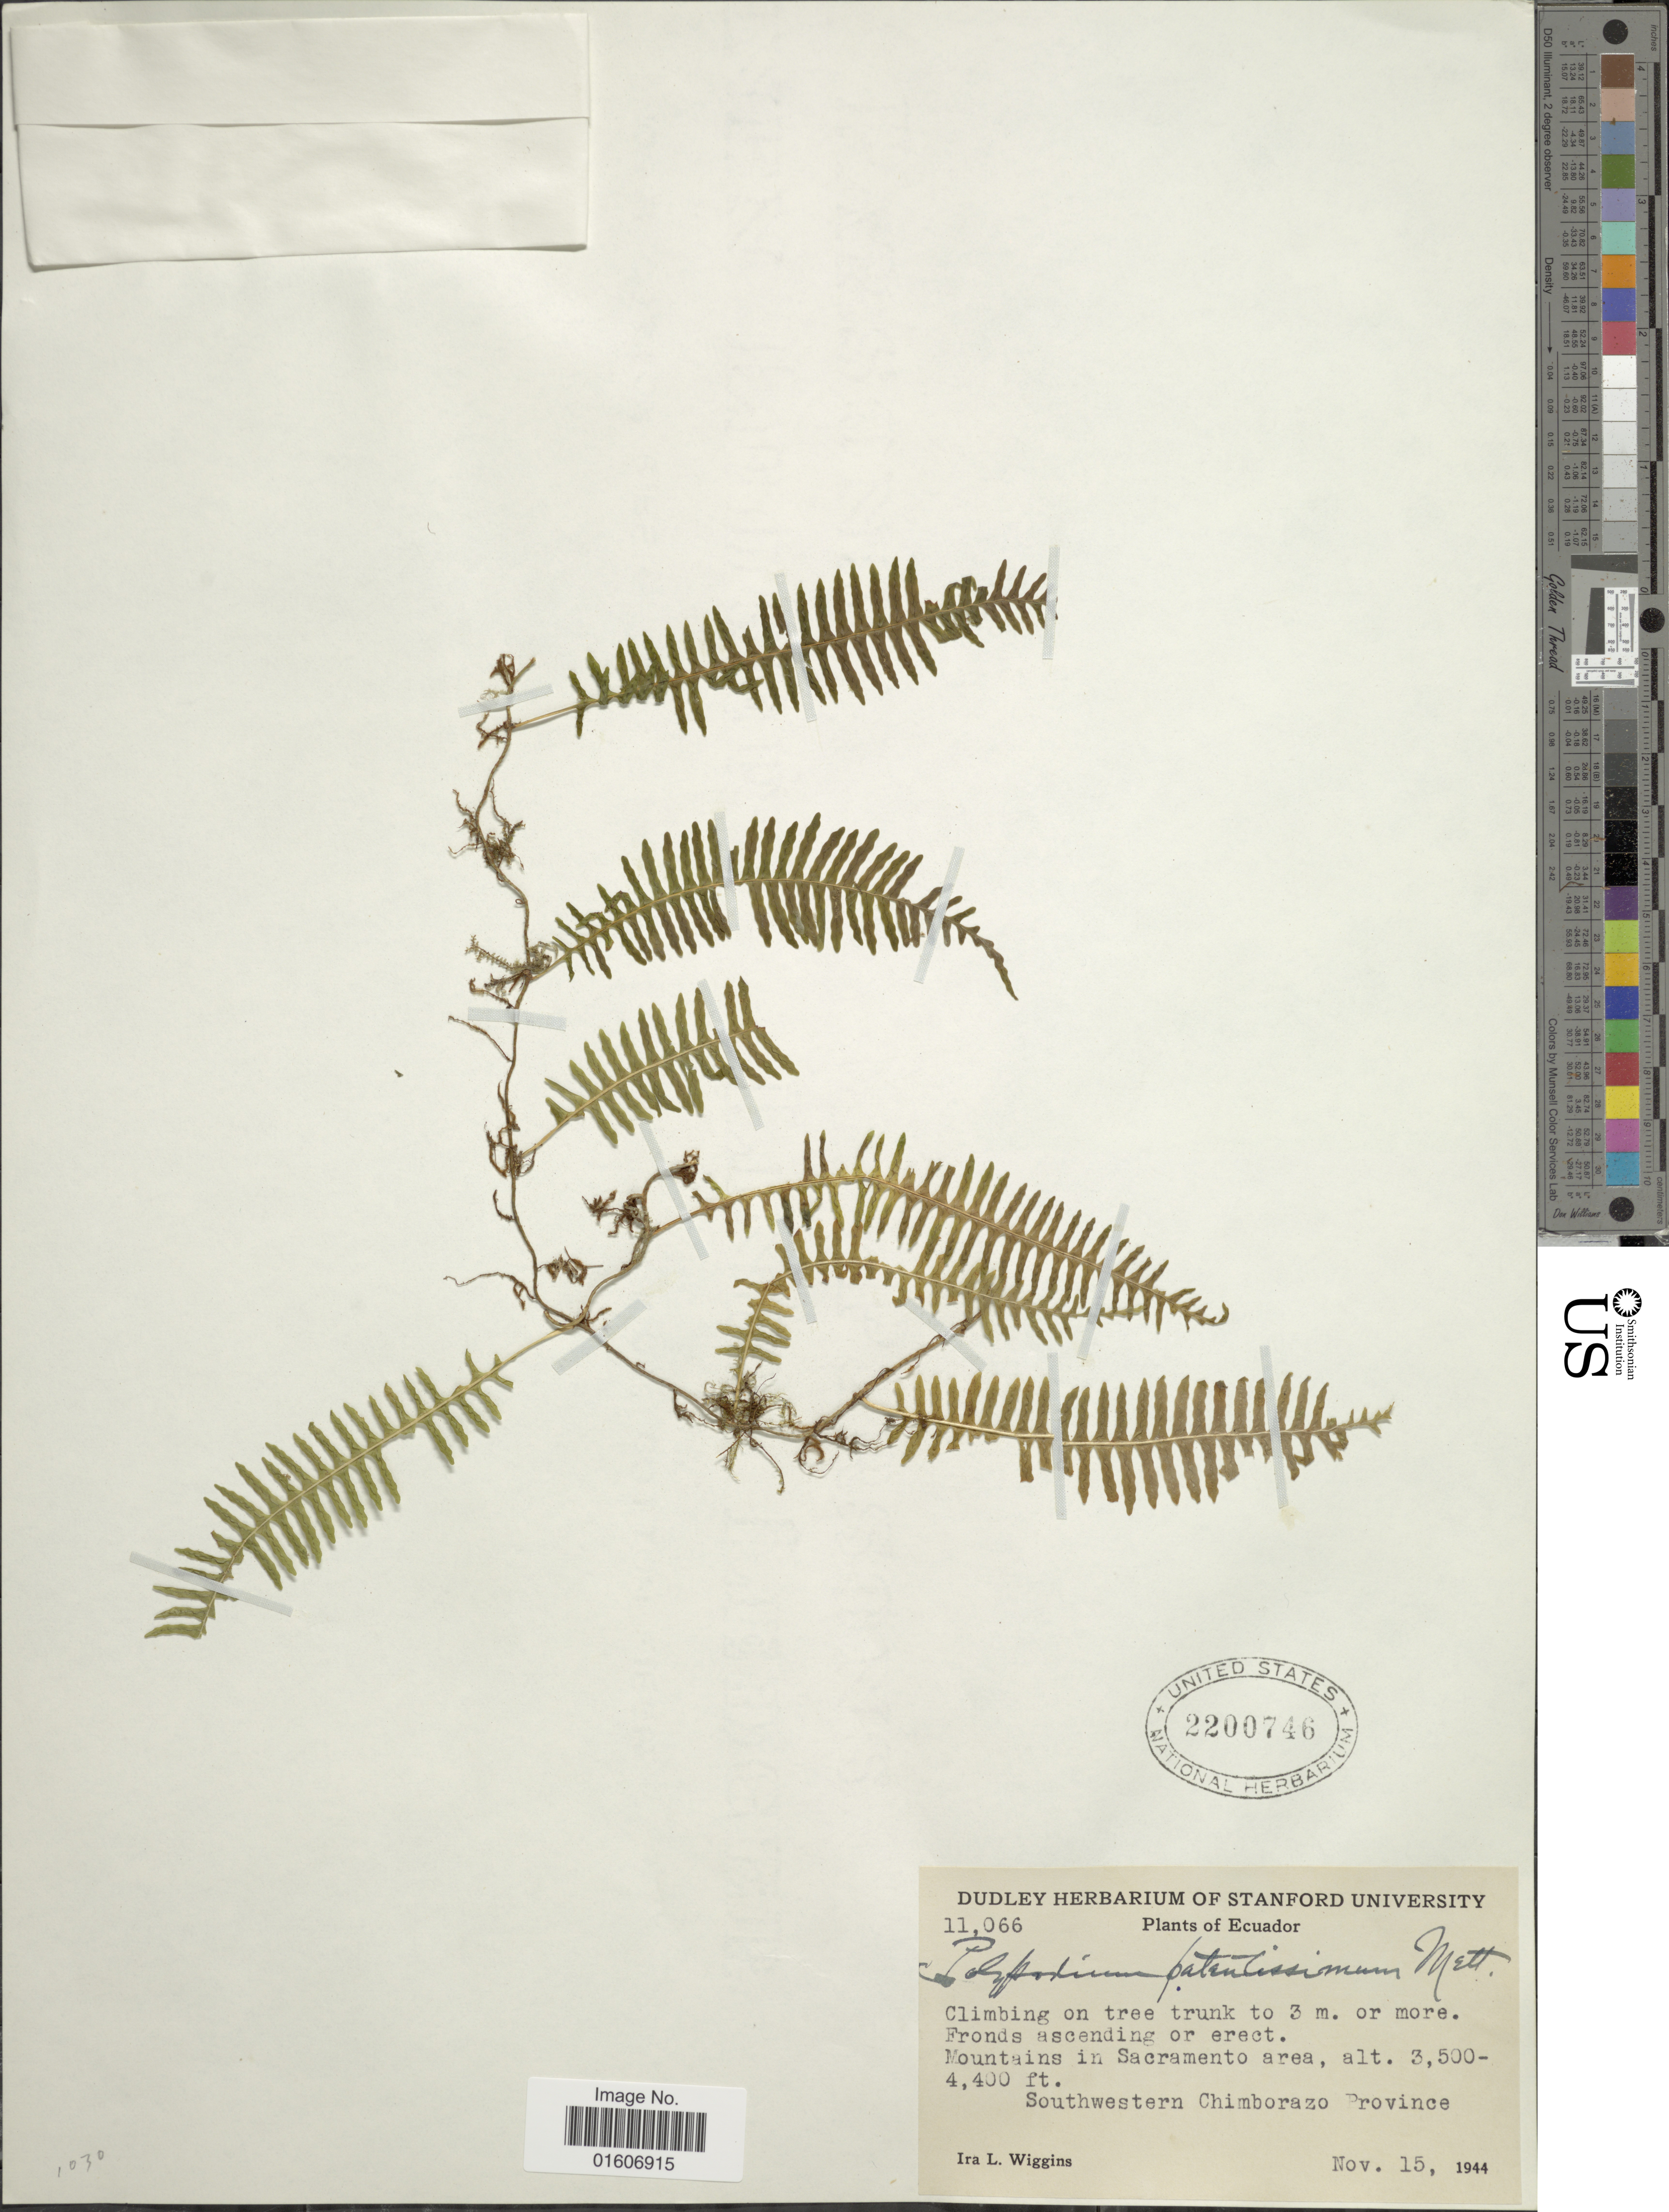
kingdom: Plantae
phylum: Tracheophyta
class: Polypodiopsida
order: Polypodiales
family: Polypodiaceae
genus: Serpocaulon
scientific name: Serpocaulon patentissimum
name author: (Mett. ex Kuhn) A.R. Sm.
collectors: I. L. Wiggins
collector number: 11066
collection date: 1944-11-15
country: Ecuador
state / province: Chimborazo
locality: Mountains in Sacramento area, Southwestern Chimborazo province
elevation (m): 1067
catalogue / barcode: US 2200746